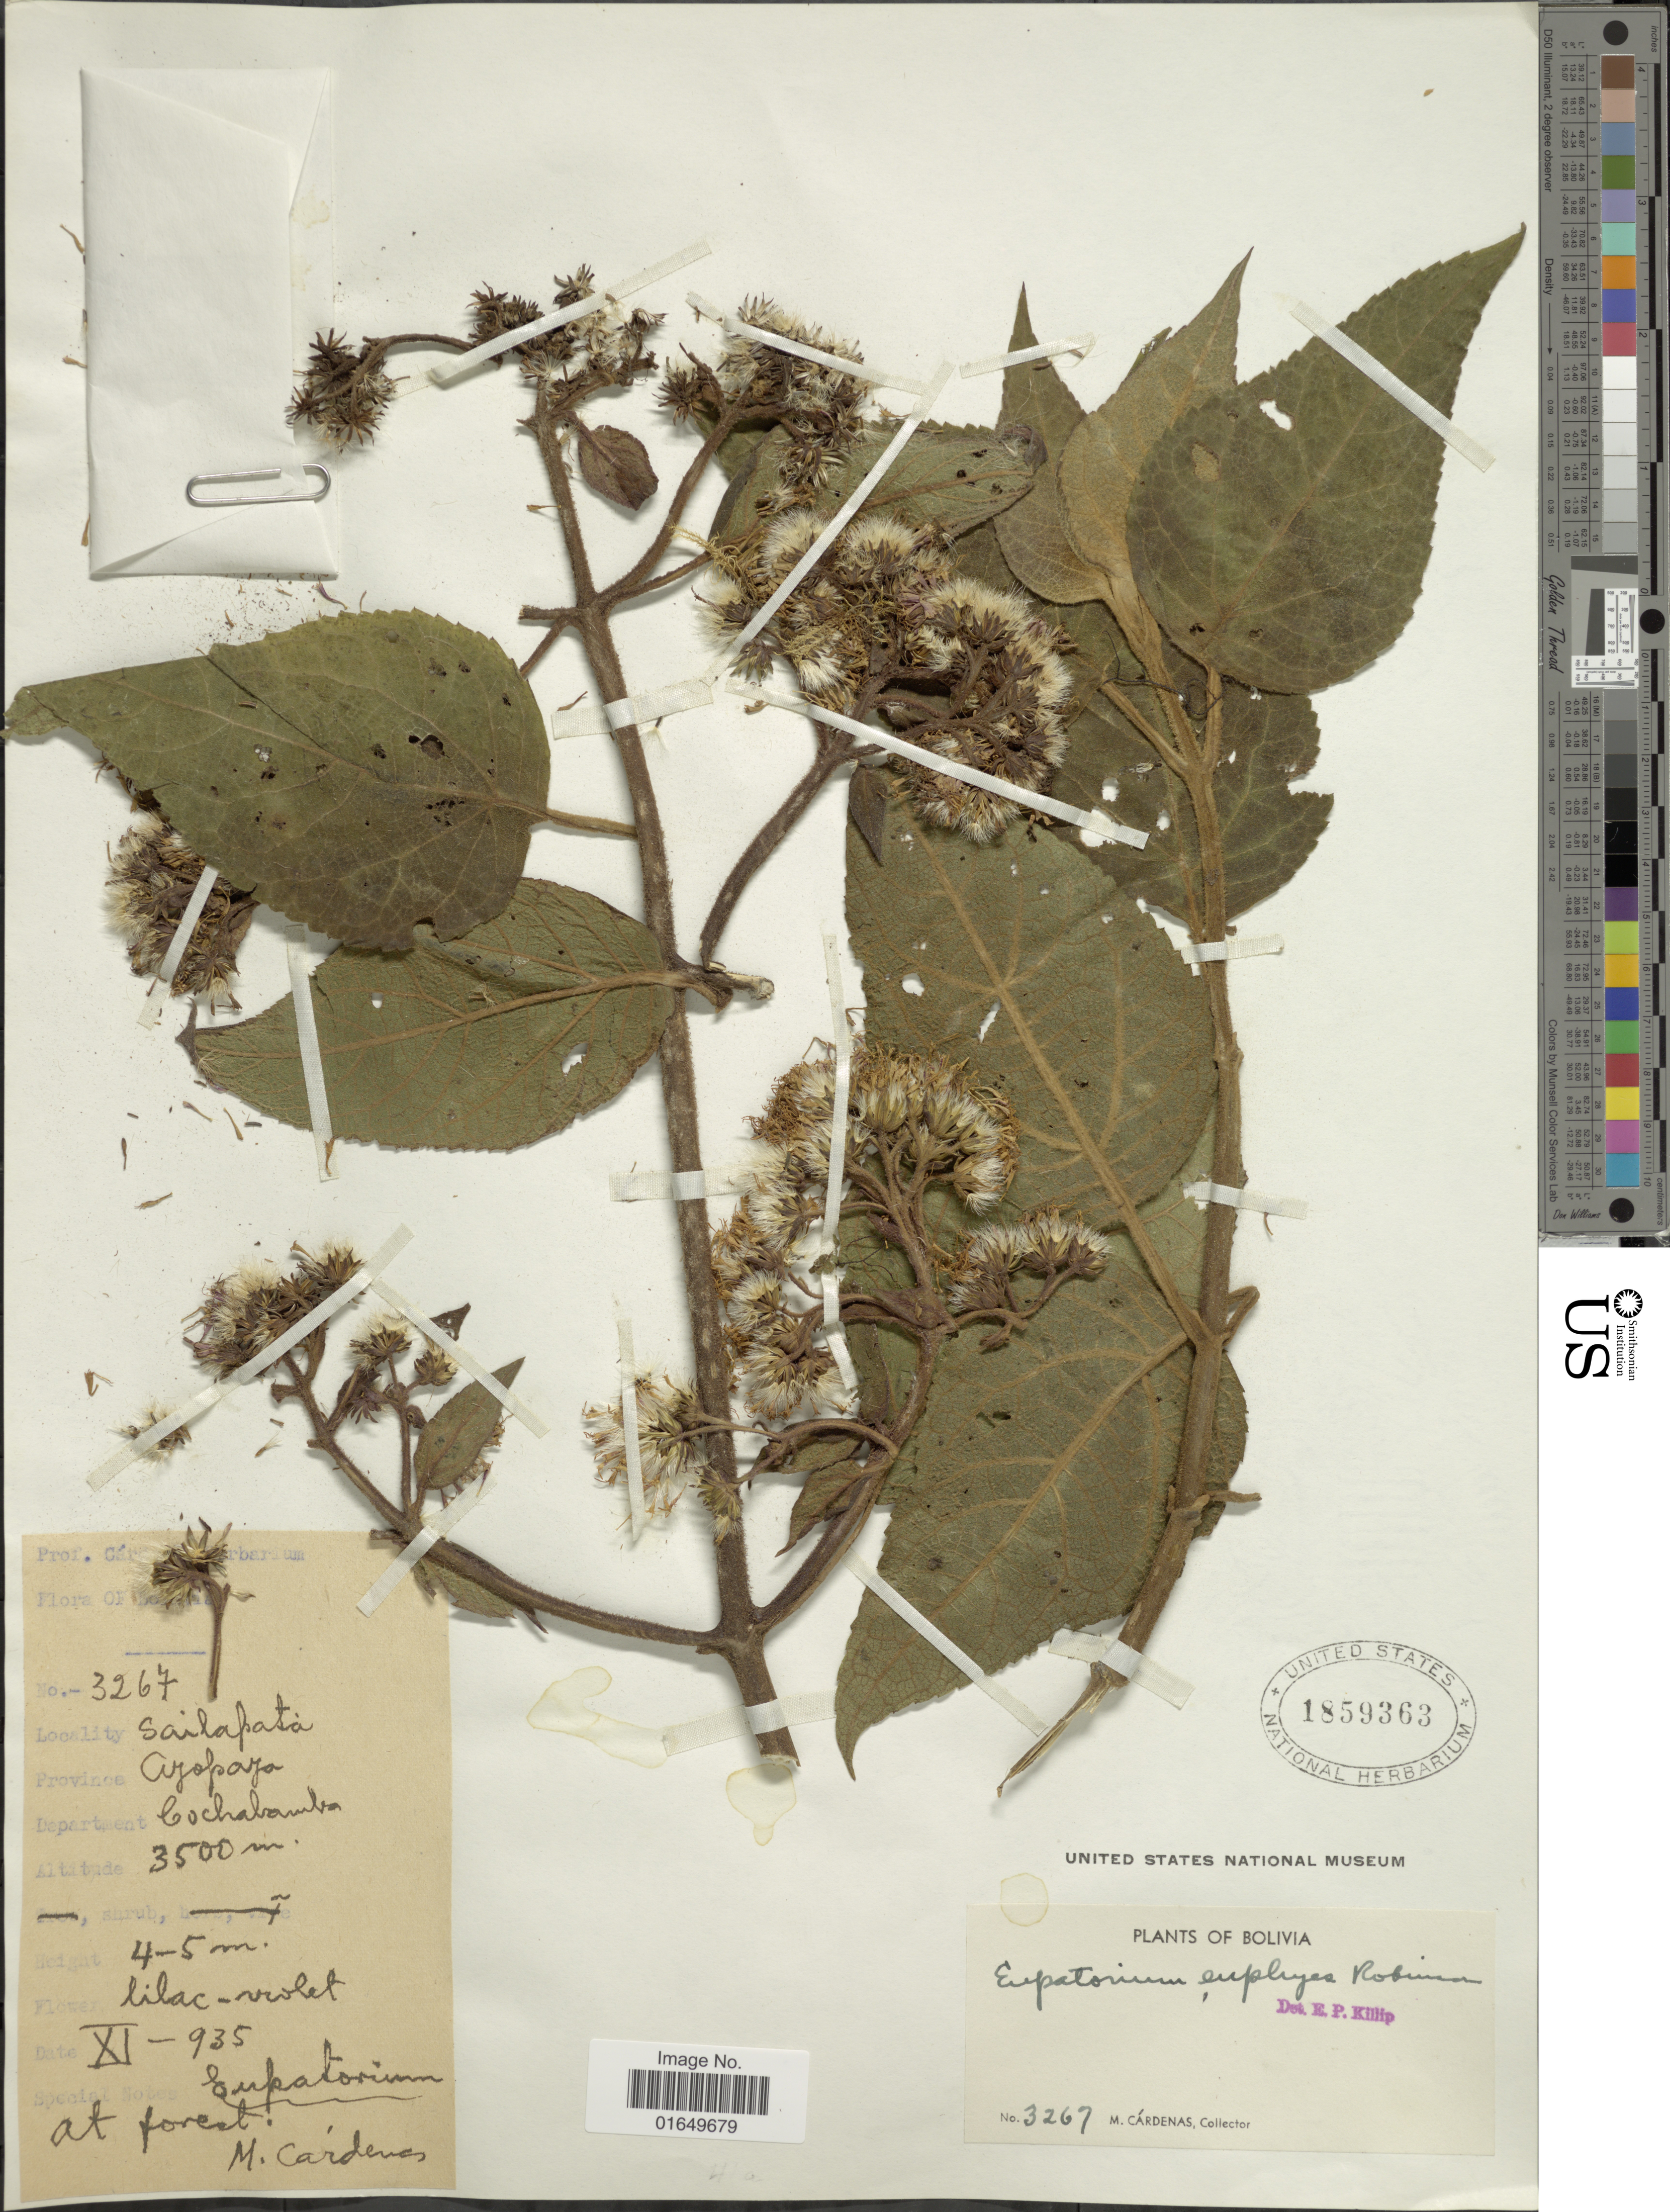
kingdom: Plantae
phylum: Tracheophyta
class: Magnoliopsida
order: Asterales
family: Asteraceae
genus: Ayapanopsis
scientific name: Ayapanopsis euphyes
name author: (B.L. Rob.) R.M. King & H. Rob.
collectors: M. Cárdenas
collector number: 3267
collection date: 1935-11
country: Bolivia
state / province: Cochabamba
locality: Sailapata. Province Ayopaya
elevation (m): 3500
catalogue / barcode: US 1859363